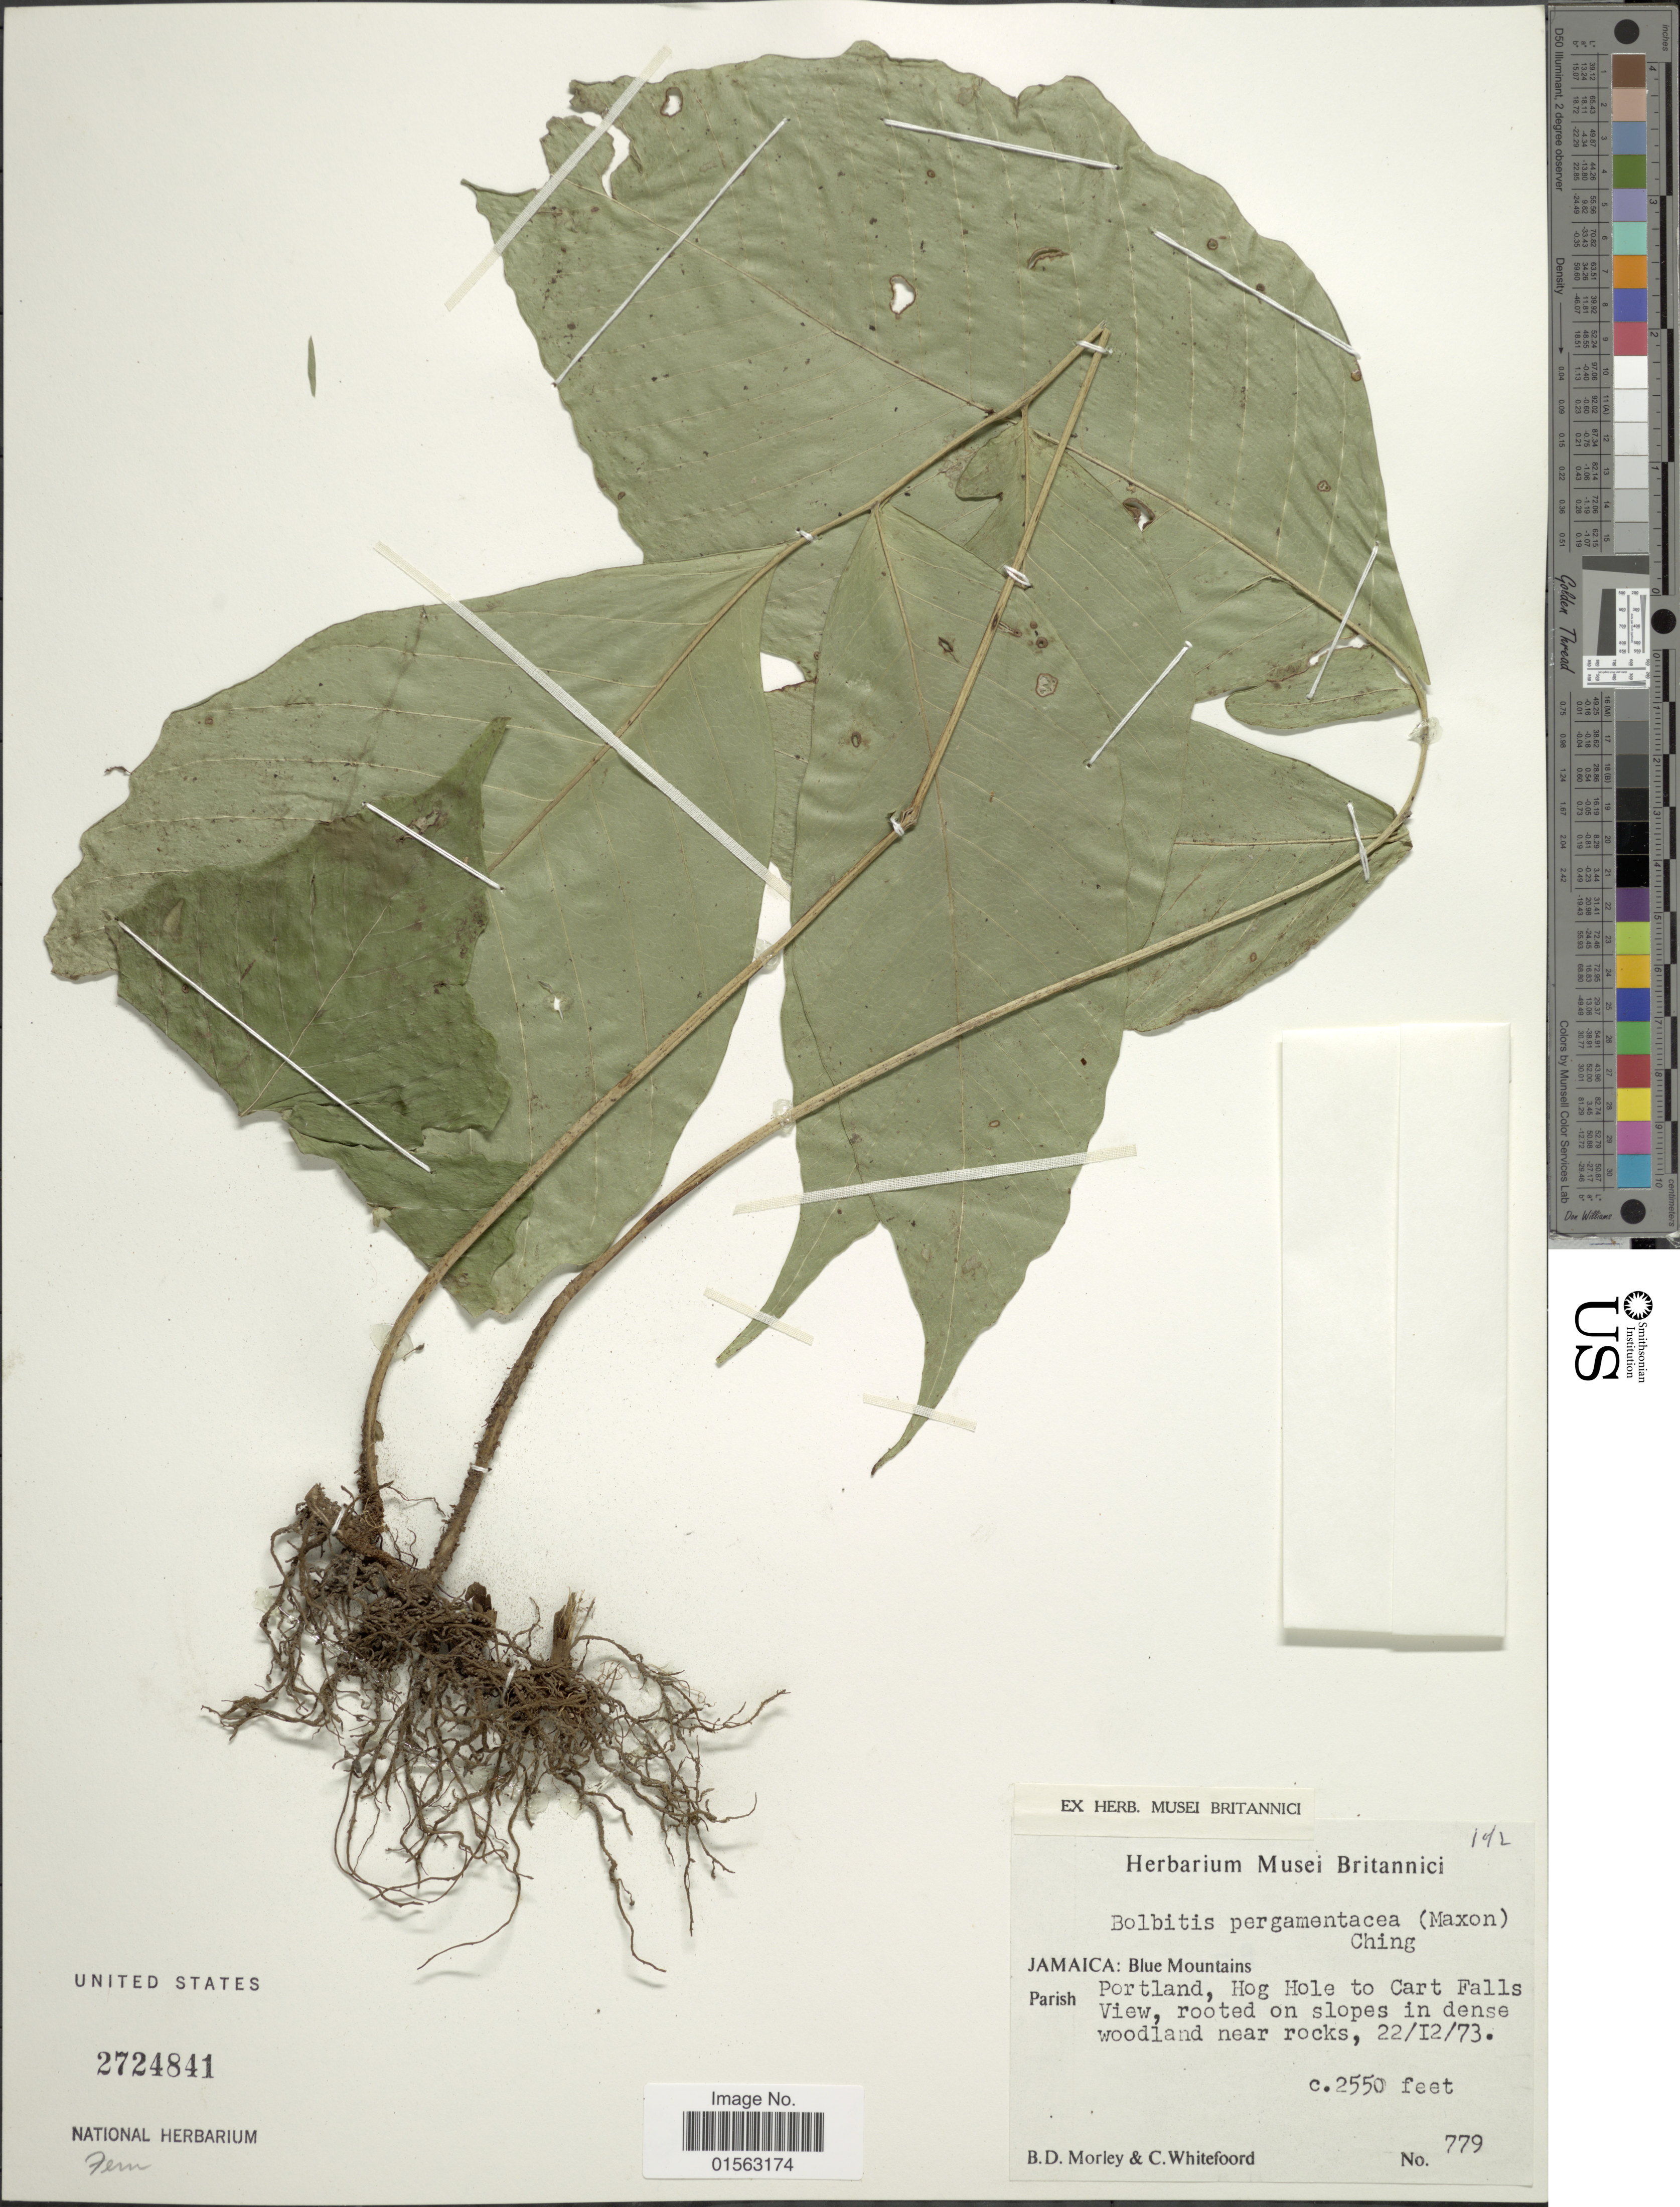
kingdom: Plantae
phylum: Tracheophyta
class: Polypodiopsida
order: Polypodiales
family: Dryopteridaceae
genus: Mickelia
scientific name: Mickelia pergamentacea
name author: (Maxon) R.C. Moran et al.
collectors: B. D. Morley & C. Whitefoord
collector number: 779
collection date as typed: Transcribed d/m/y: 22/12/73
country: Jamaica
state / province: Portland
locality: Jamaica: Blue Mountains, Hog Hole to Cart Falls View, rooted on slopes in dense woodland near rocks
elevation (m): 777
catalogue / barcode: US 2724841